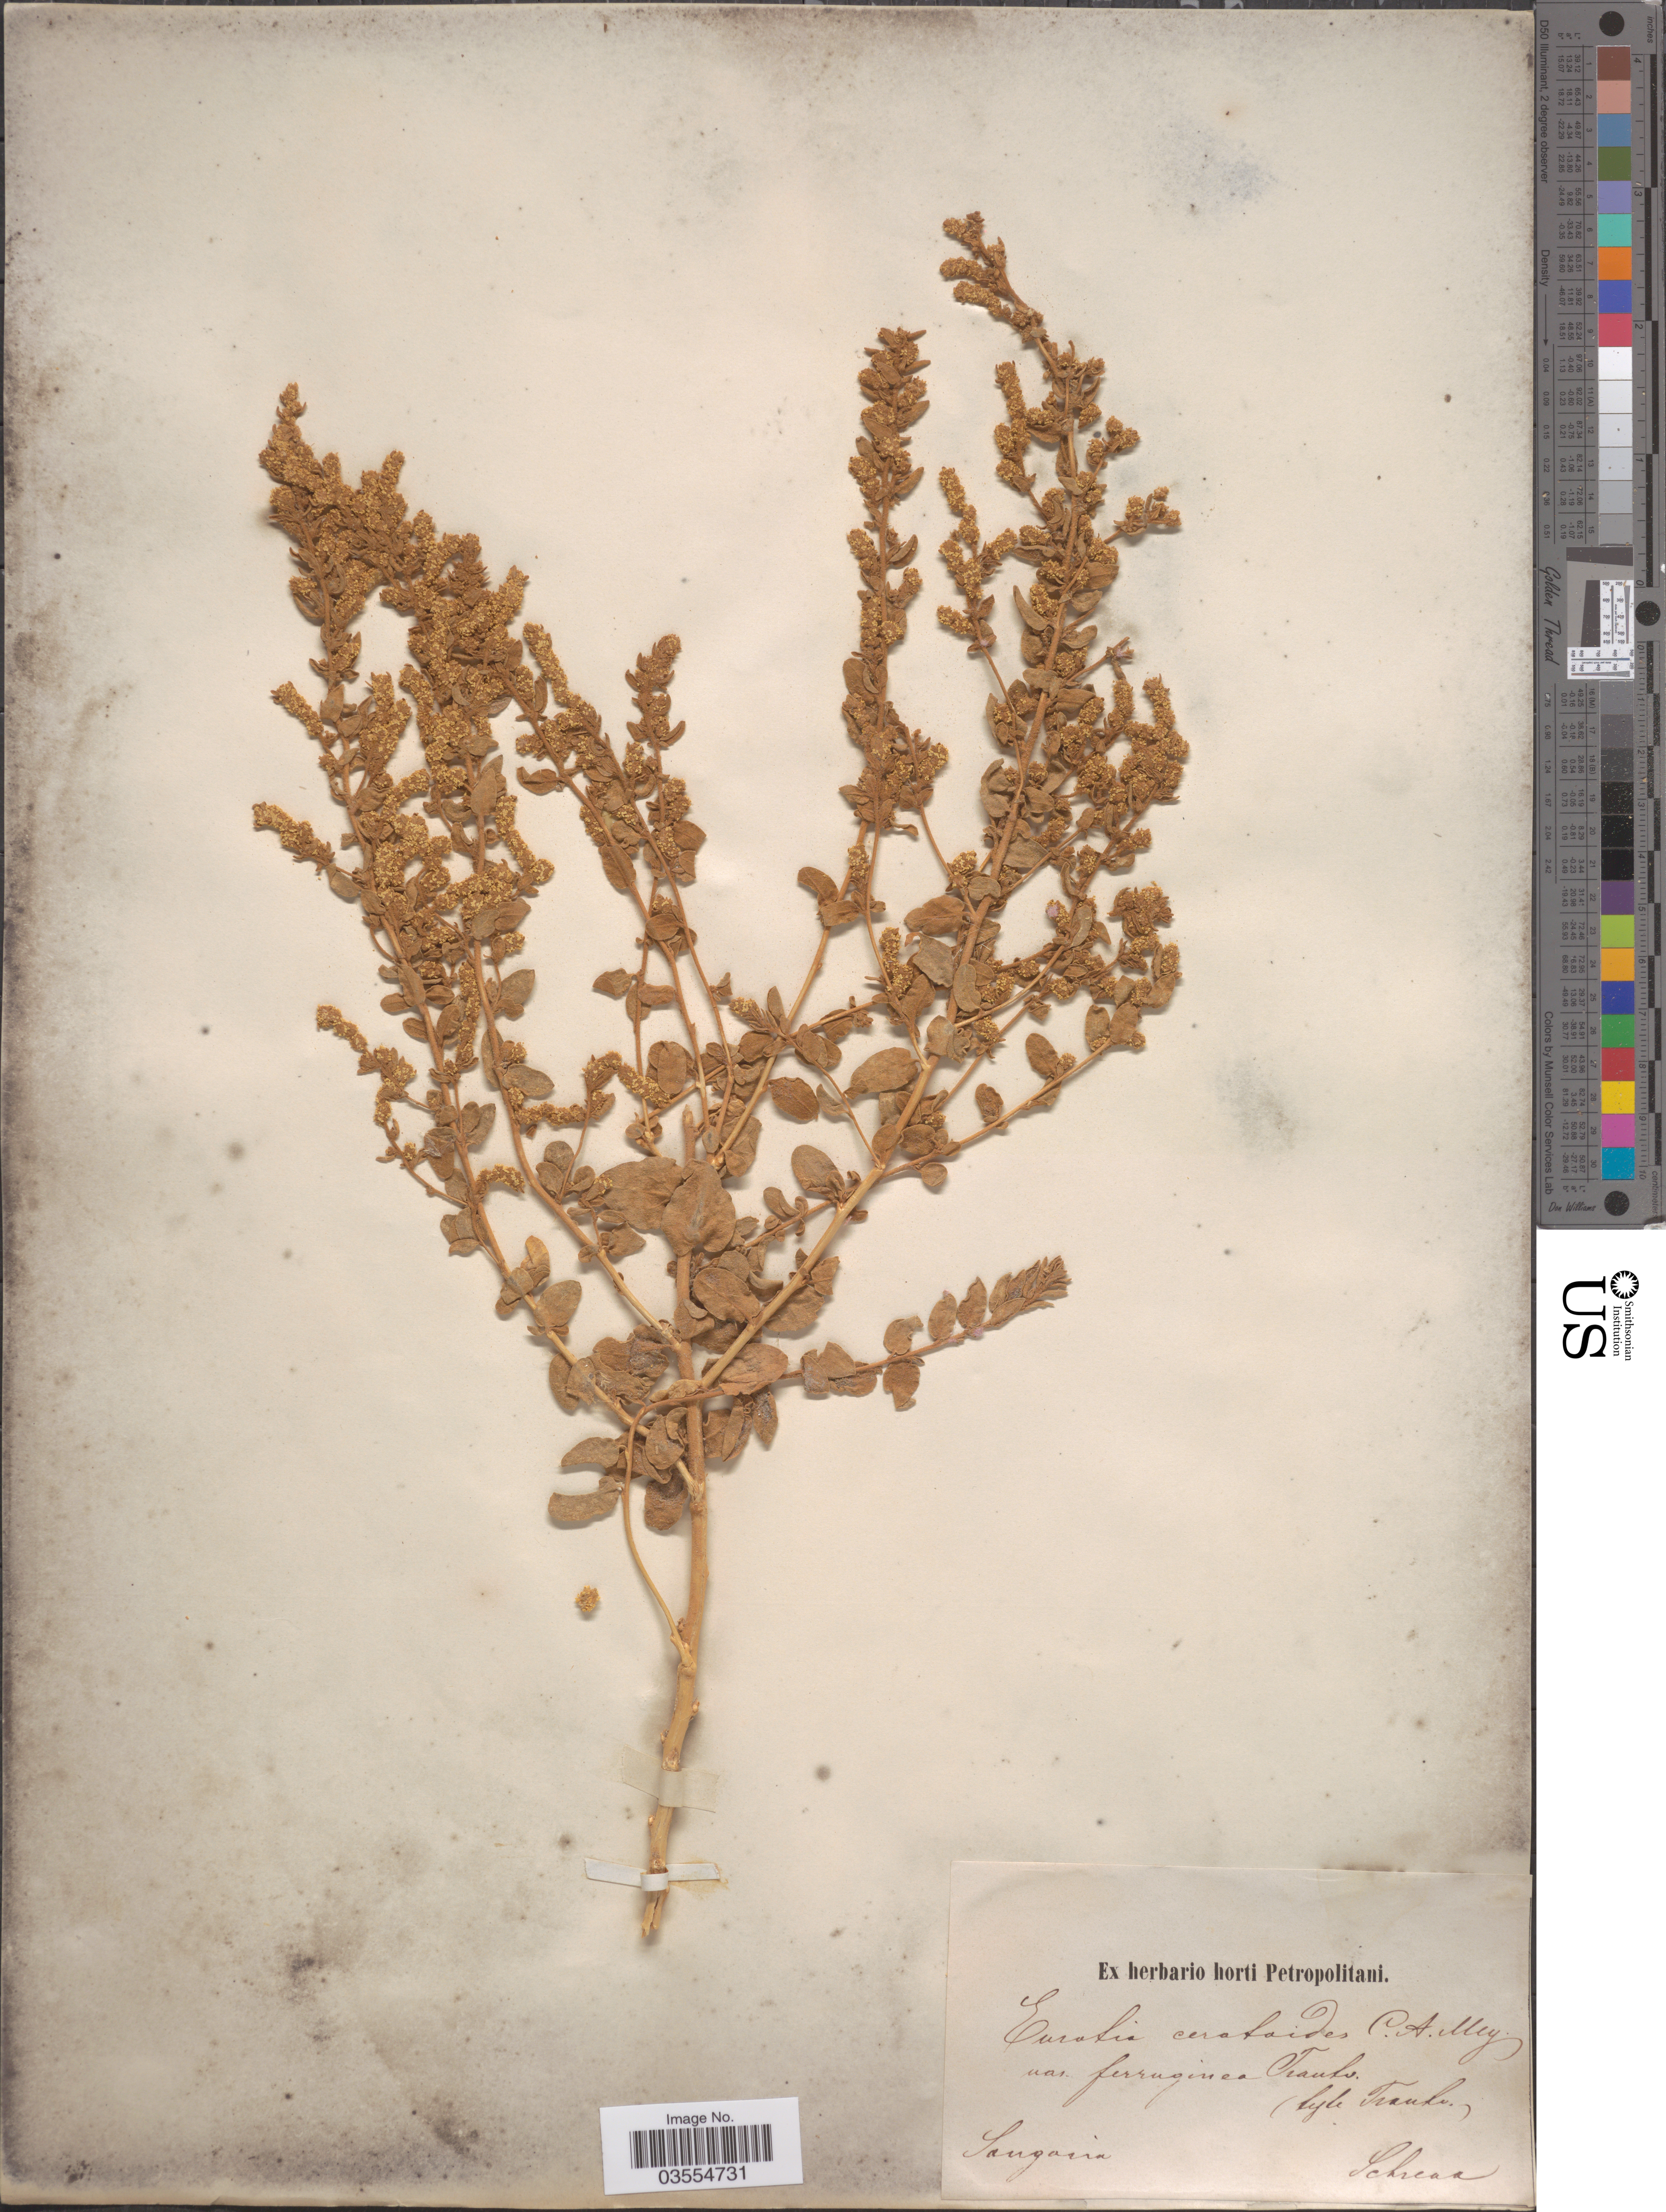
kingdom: Plantae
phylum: Tracheophyta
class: Magnoliopsida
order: Caryophyllales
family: Amaranthaceae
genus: Krascheninnikovia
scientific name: Krascheninnikovia ceratoides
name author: (L.) Gueldenst.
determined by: U.S. National Herbarium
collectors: A.G. Schrenk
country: Kazakhstan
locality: Songaria.